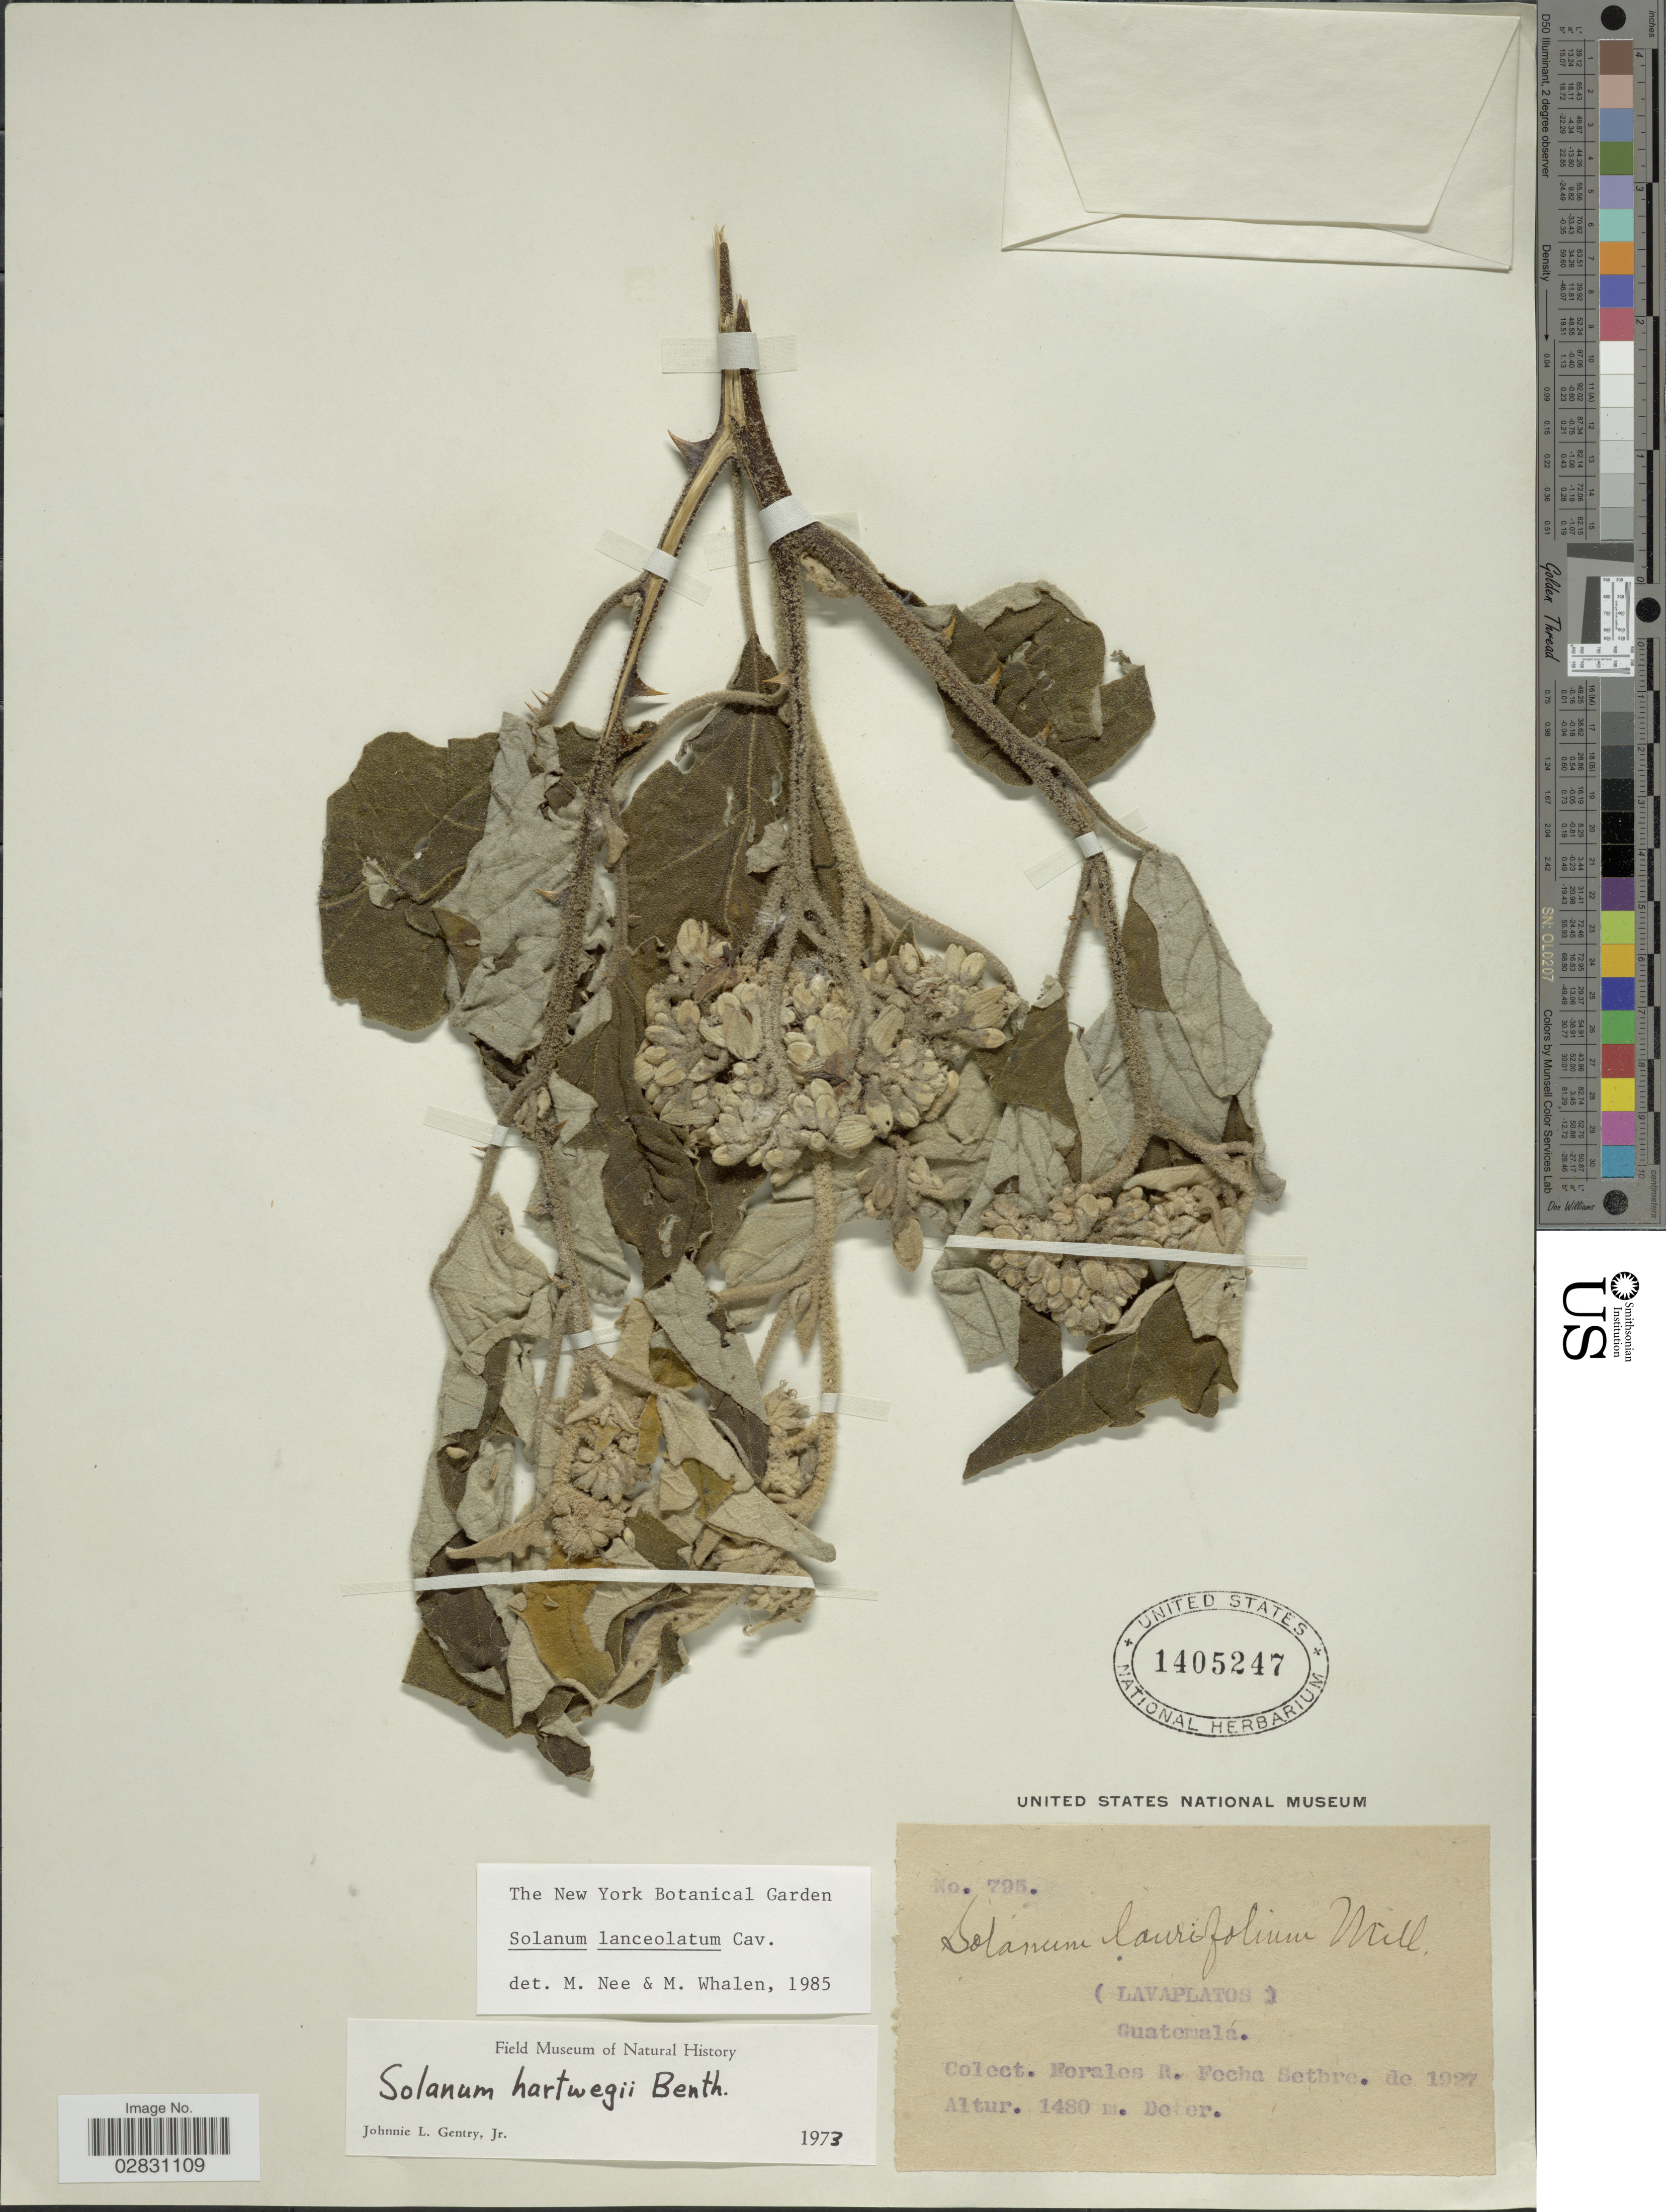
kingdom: Plantae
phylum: Tracheophyta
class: Magnoliopsida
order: Solanales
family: Solanaceae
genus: Solanum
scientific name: Solanum lanceolatum Berthault, nom. illeg.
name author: Berthault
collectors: R. Morales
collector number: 795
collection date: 1927-09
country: Guatemala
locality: Lavaplatos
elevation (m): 1480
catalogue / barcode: US 1405247